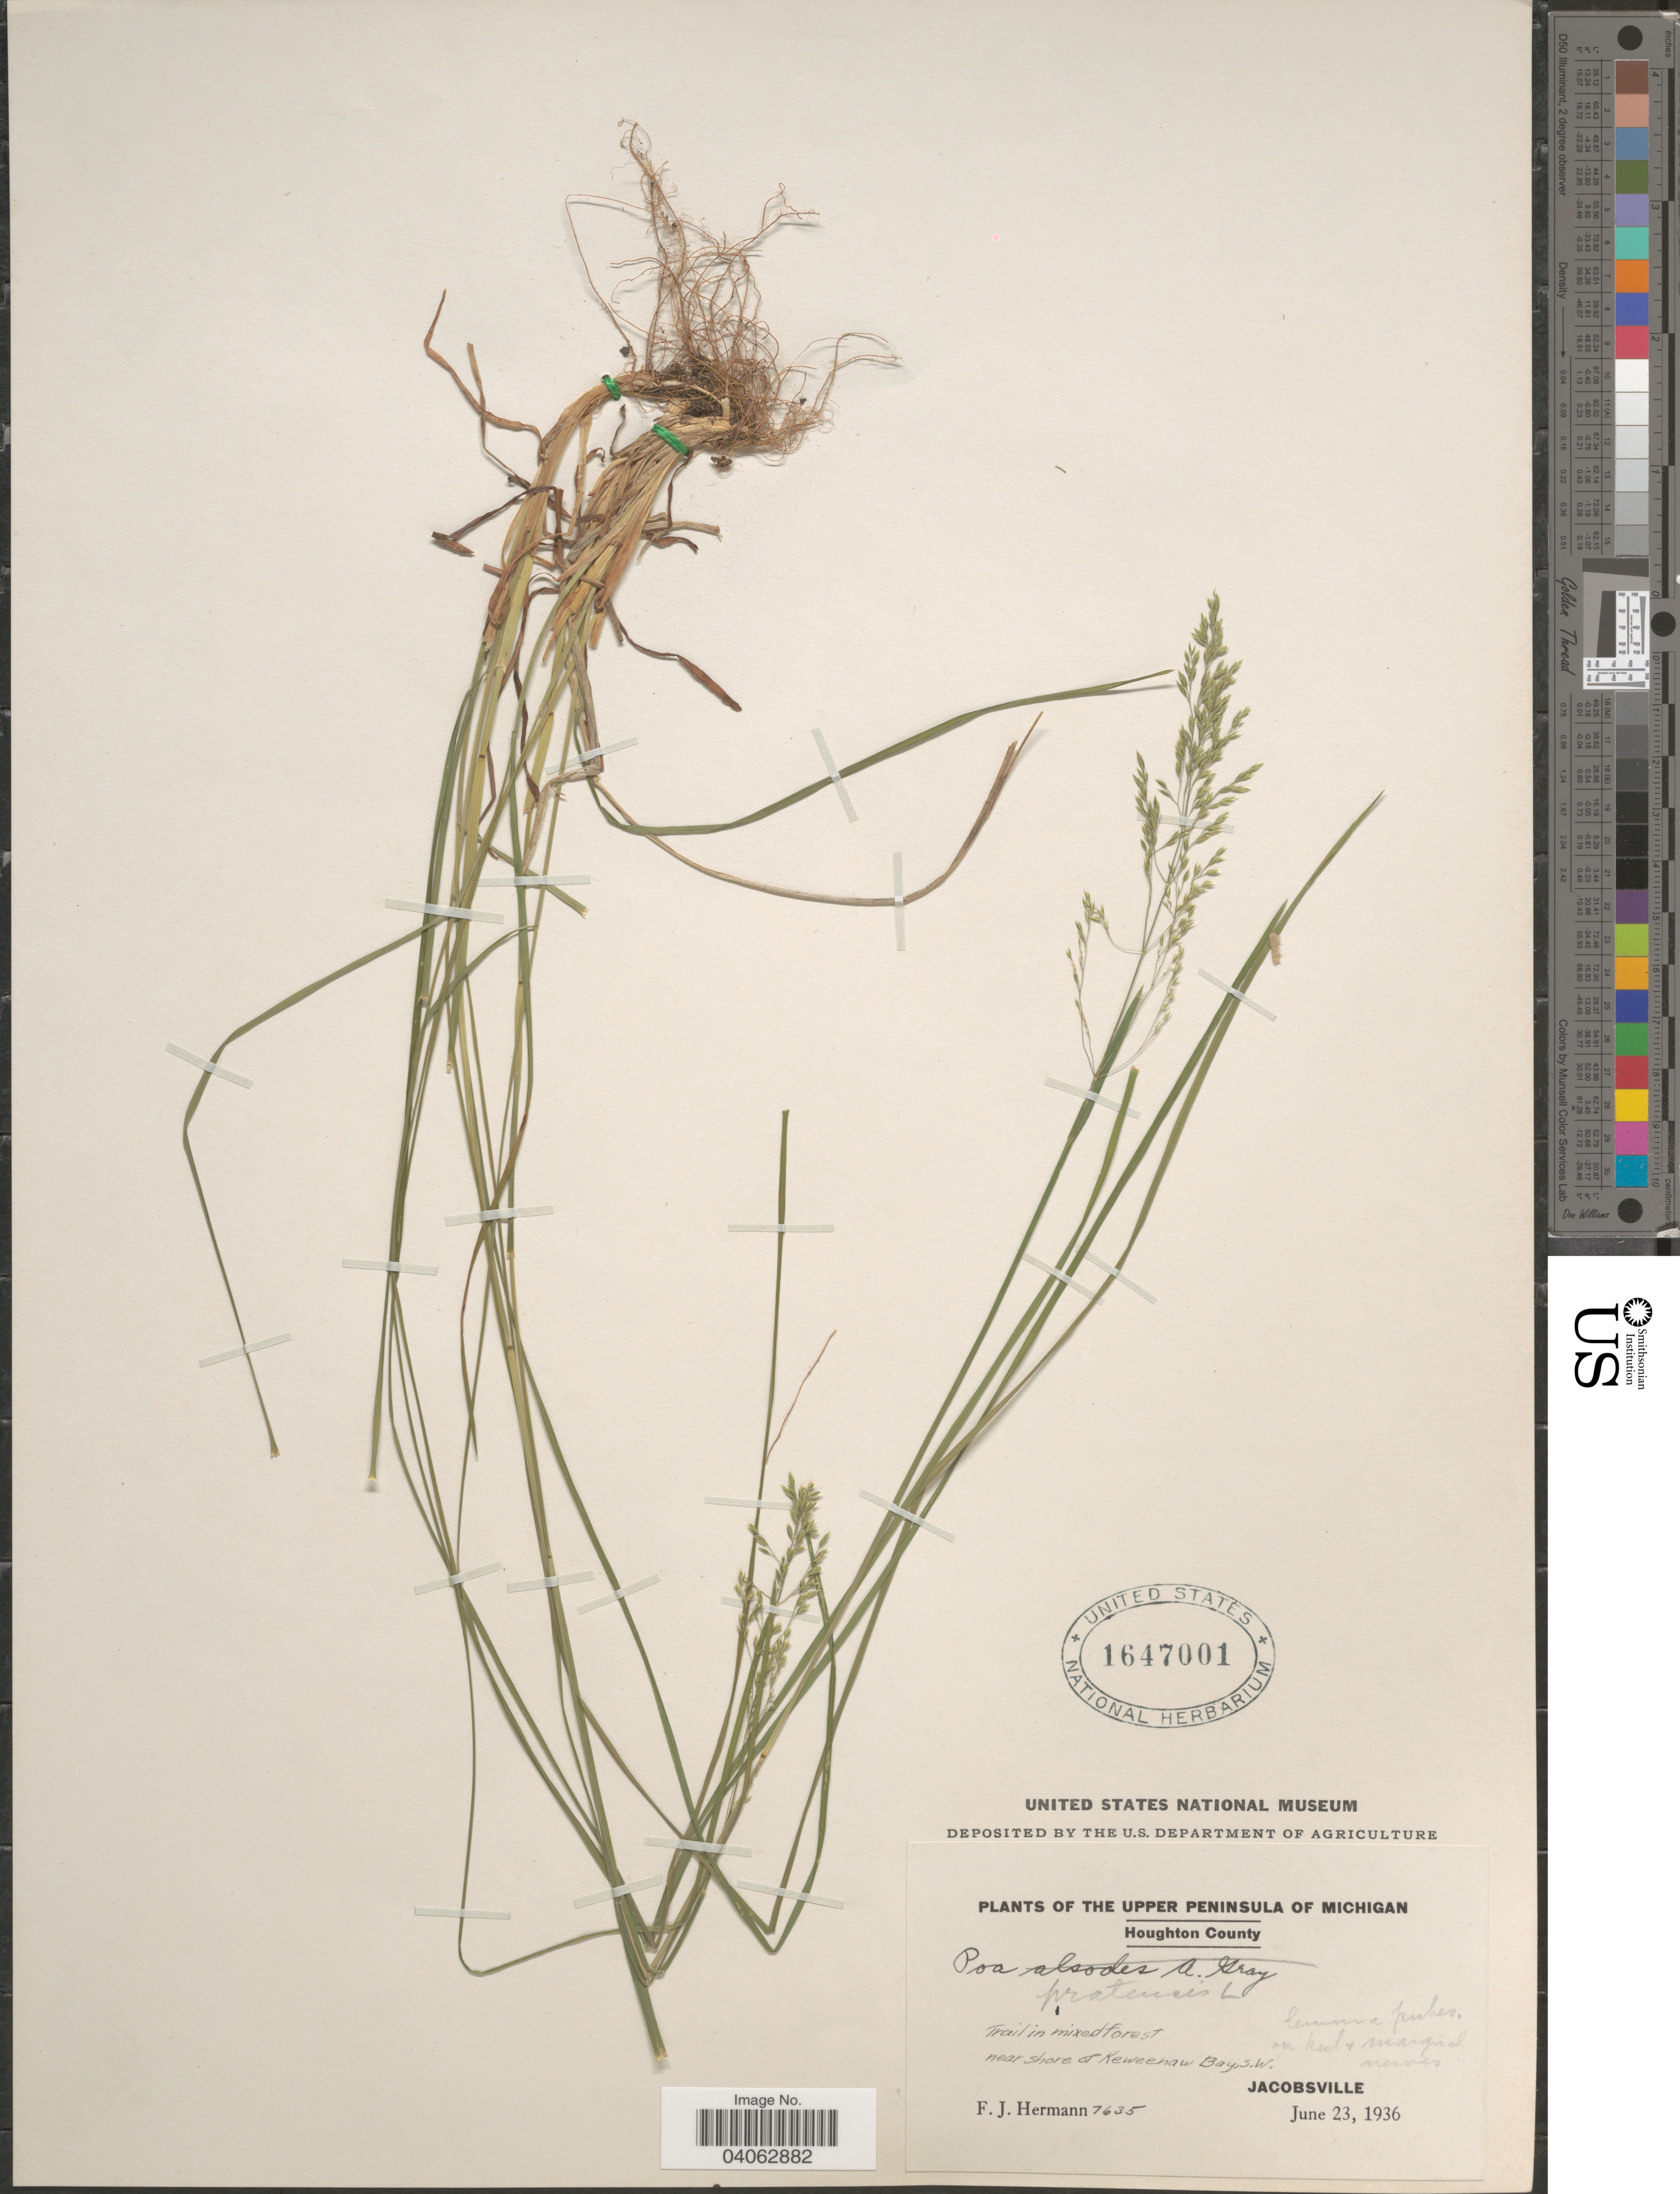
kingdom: Plantae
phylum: Tracheophyta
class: Liliopsida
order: Poales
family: Poaceae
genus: Poa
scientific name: Poa pratensis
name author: L.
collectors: F. J. Hermann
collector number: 7635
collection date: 1936-06-23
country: United States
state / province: Michigan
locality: The upper peninsula of Michigan. Houghton County. Trail in mixed forest near shore of Keweenaw Bay, S.W. Jacobsville.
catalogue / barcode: US 1647001